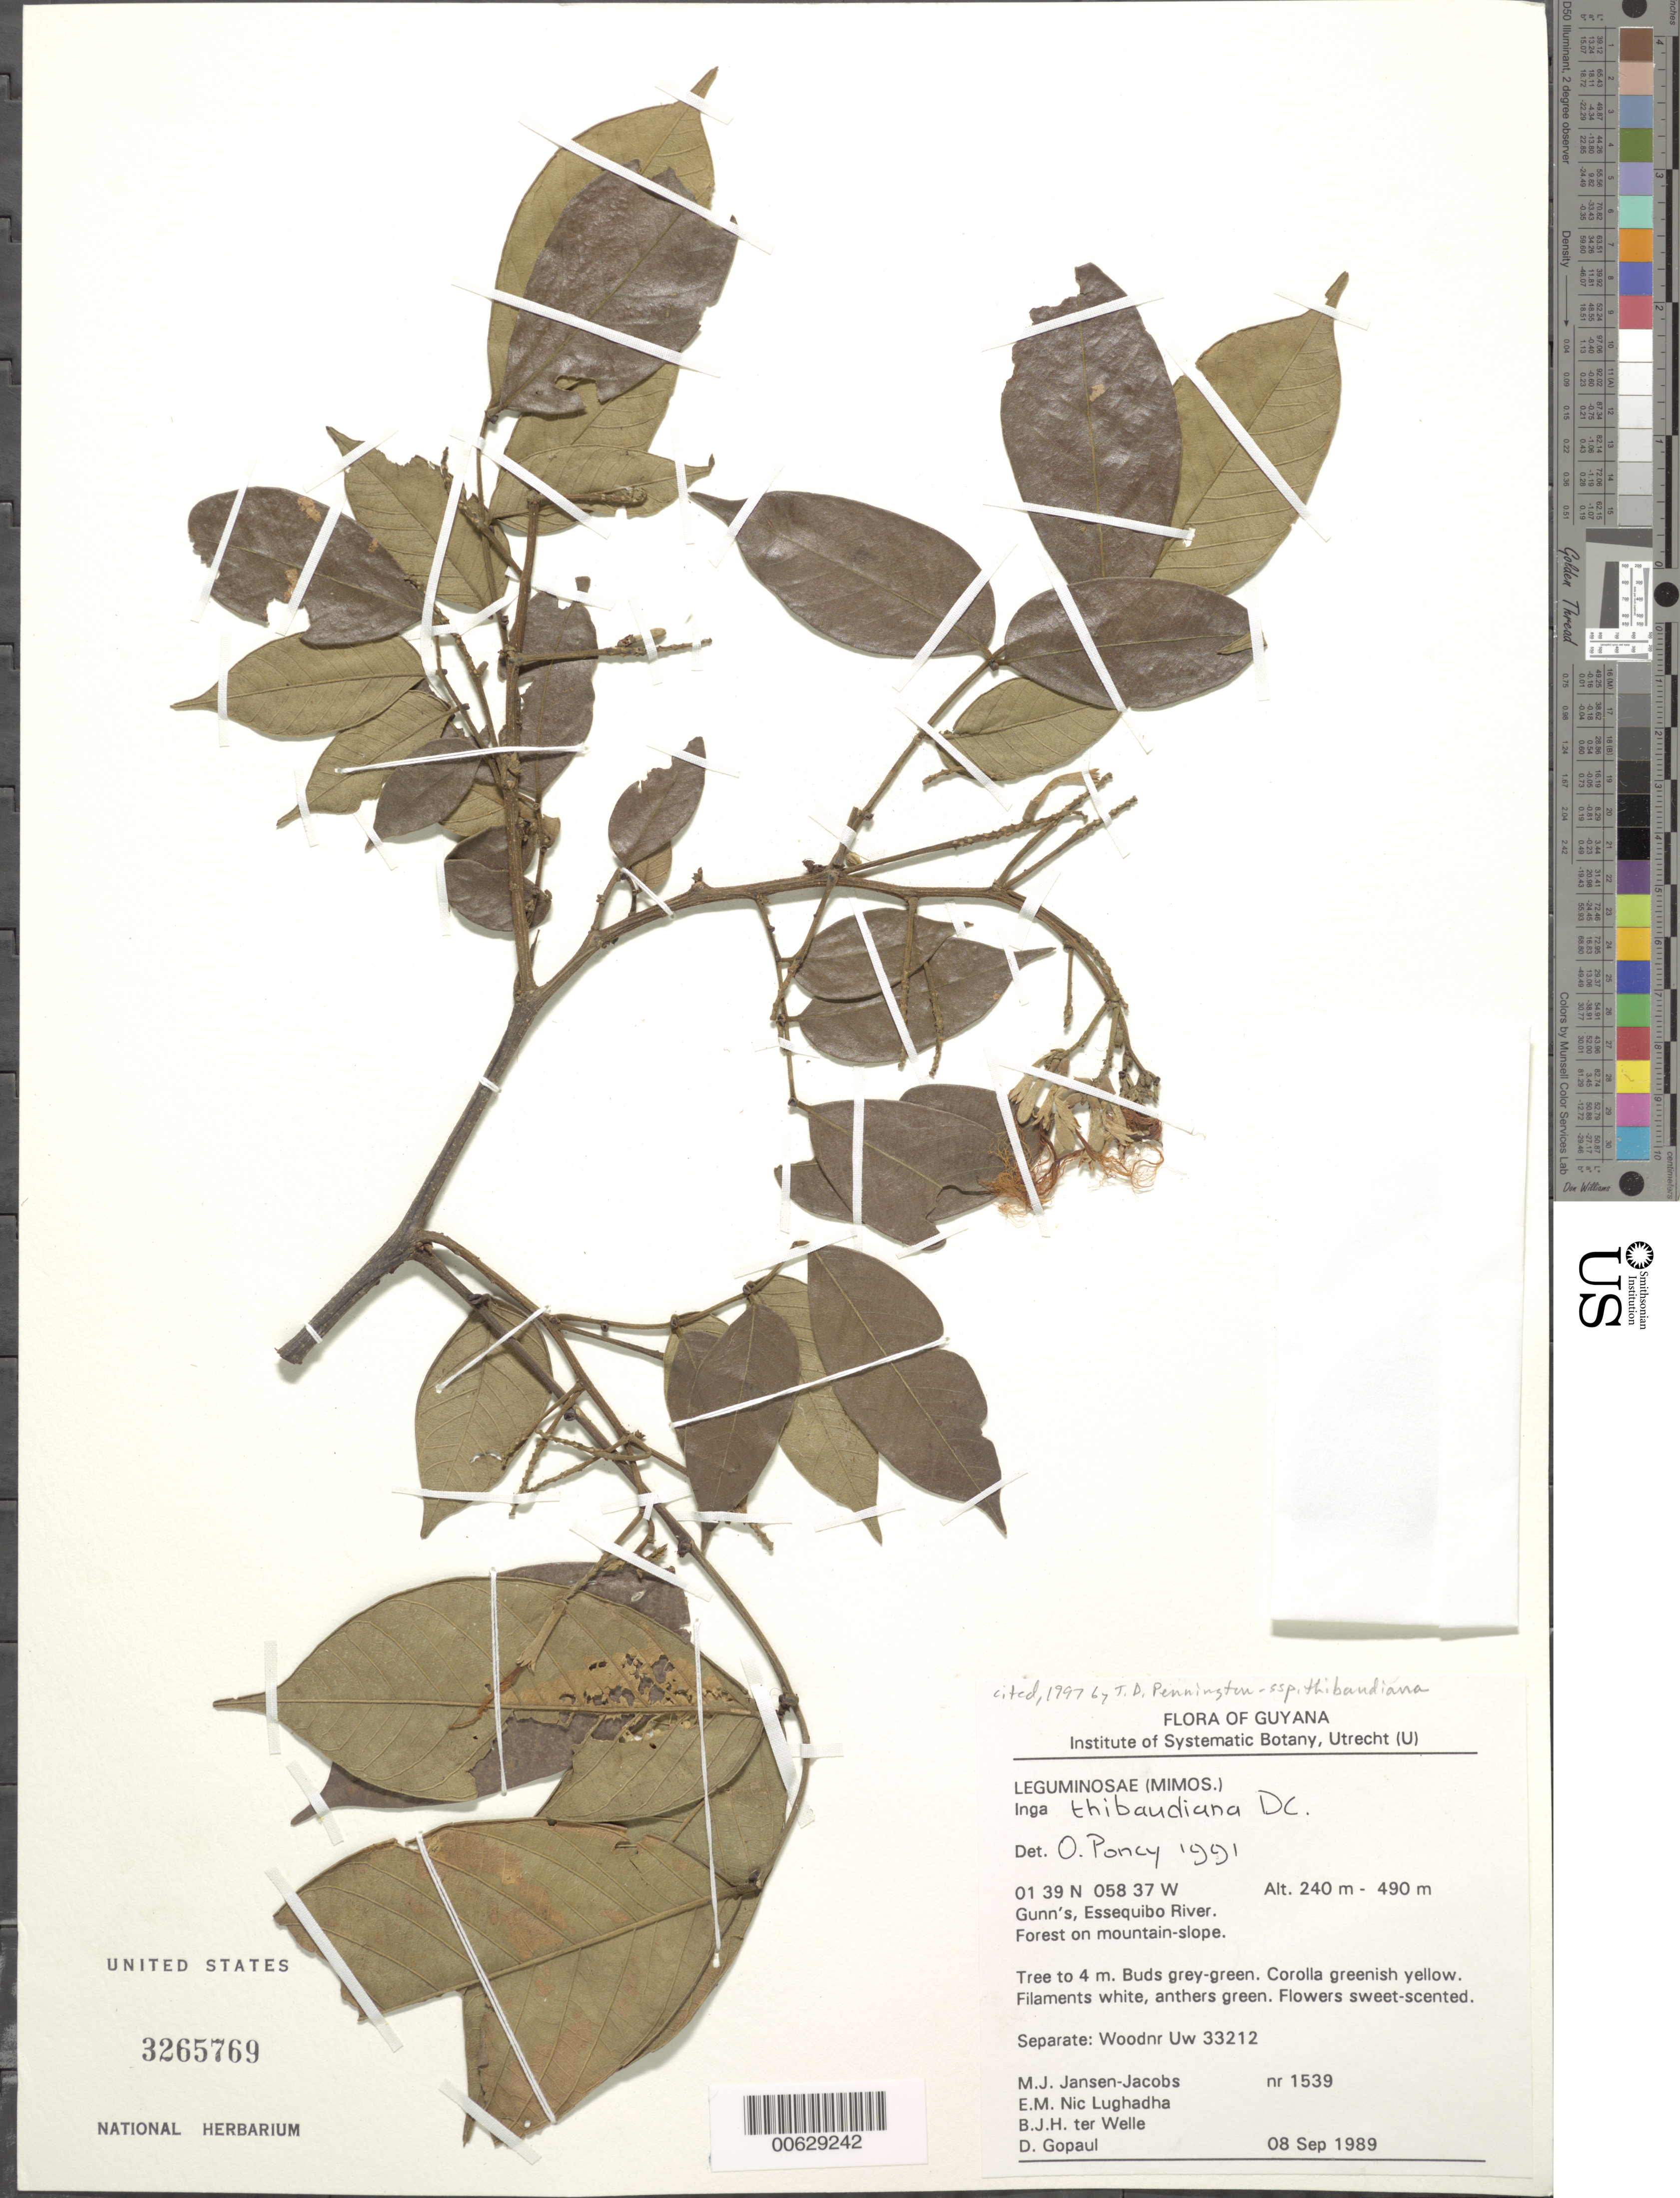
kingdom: Plantae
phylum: Tracheophyta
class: Magnoliopsida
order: Fabales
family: Fabaceae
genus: Inga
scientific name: Inga thibaudiana subsp. thibaudiana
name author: DC.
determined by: Pennington, T. D., (K)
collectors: M. J. Jansen-Jacobs, E. Nic Lughadha, B. Welle & D. Gopaul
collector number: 1539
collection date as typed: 8-Sep-89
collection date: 1989-09-08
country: Guyana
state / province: U. Takutu-U. Essequibo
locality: Gunn's, Essequibo River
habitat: Forest on mountain slope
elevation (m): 240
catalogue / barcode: US 3265769